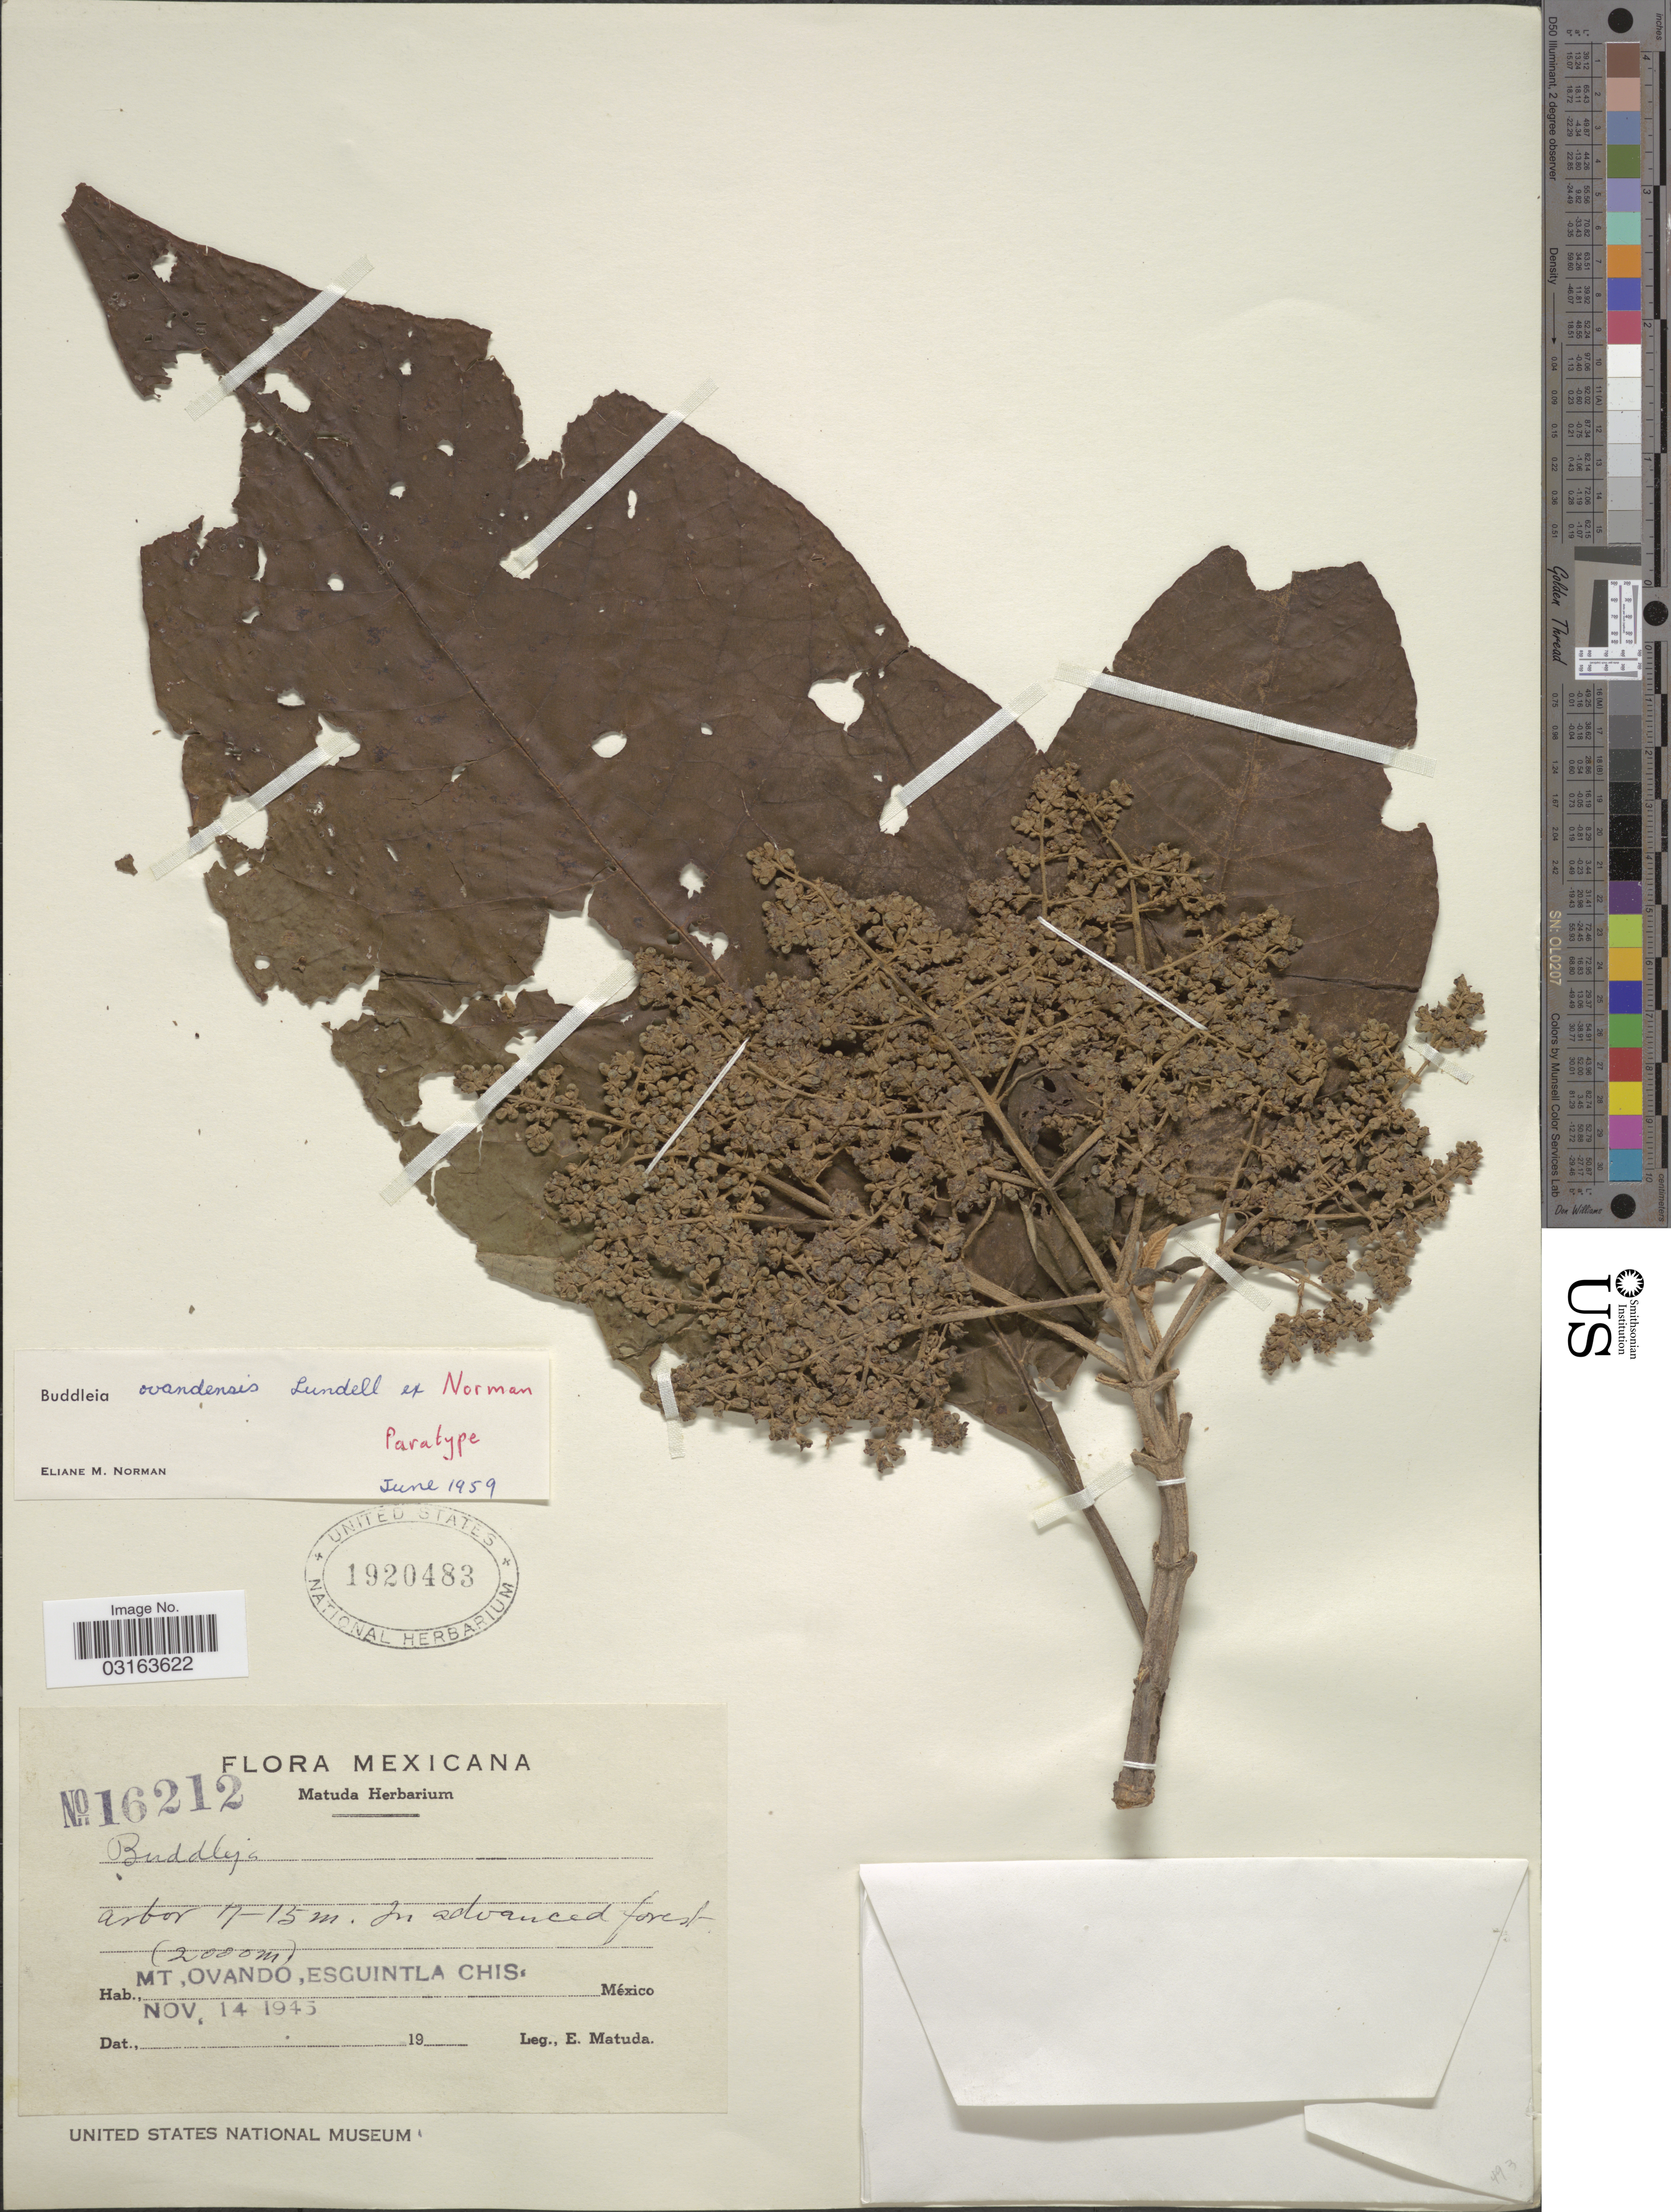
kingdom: Plantae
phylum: Tracheophyta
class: Magnoliopsida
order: Lamiales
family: Scrophulariaceae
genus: Buddleja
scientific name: Buddleja ovandensis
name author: Lundell ex E.M. Norman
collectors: E. Matuda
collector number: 16212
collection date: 1945-11-14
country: Mexico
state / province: Chiapas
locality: Mt. Ovando, Escuintla.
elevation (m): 2000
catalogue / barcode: US 1920483